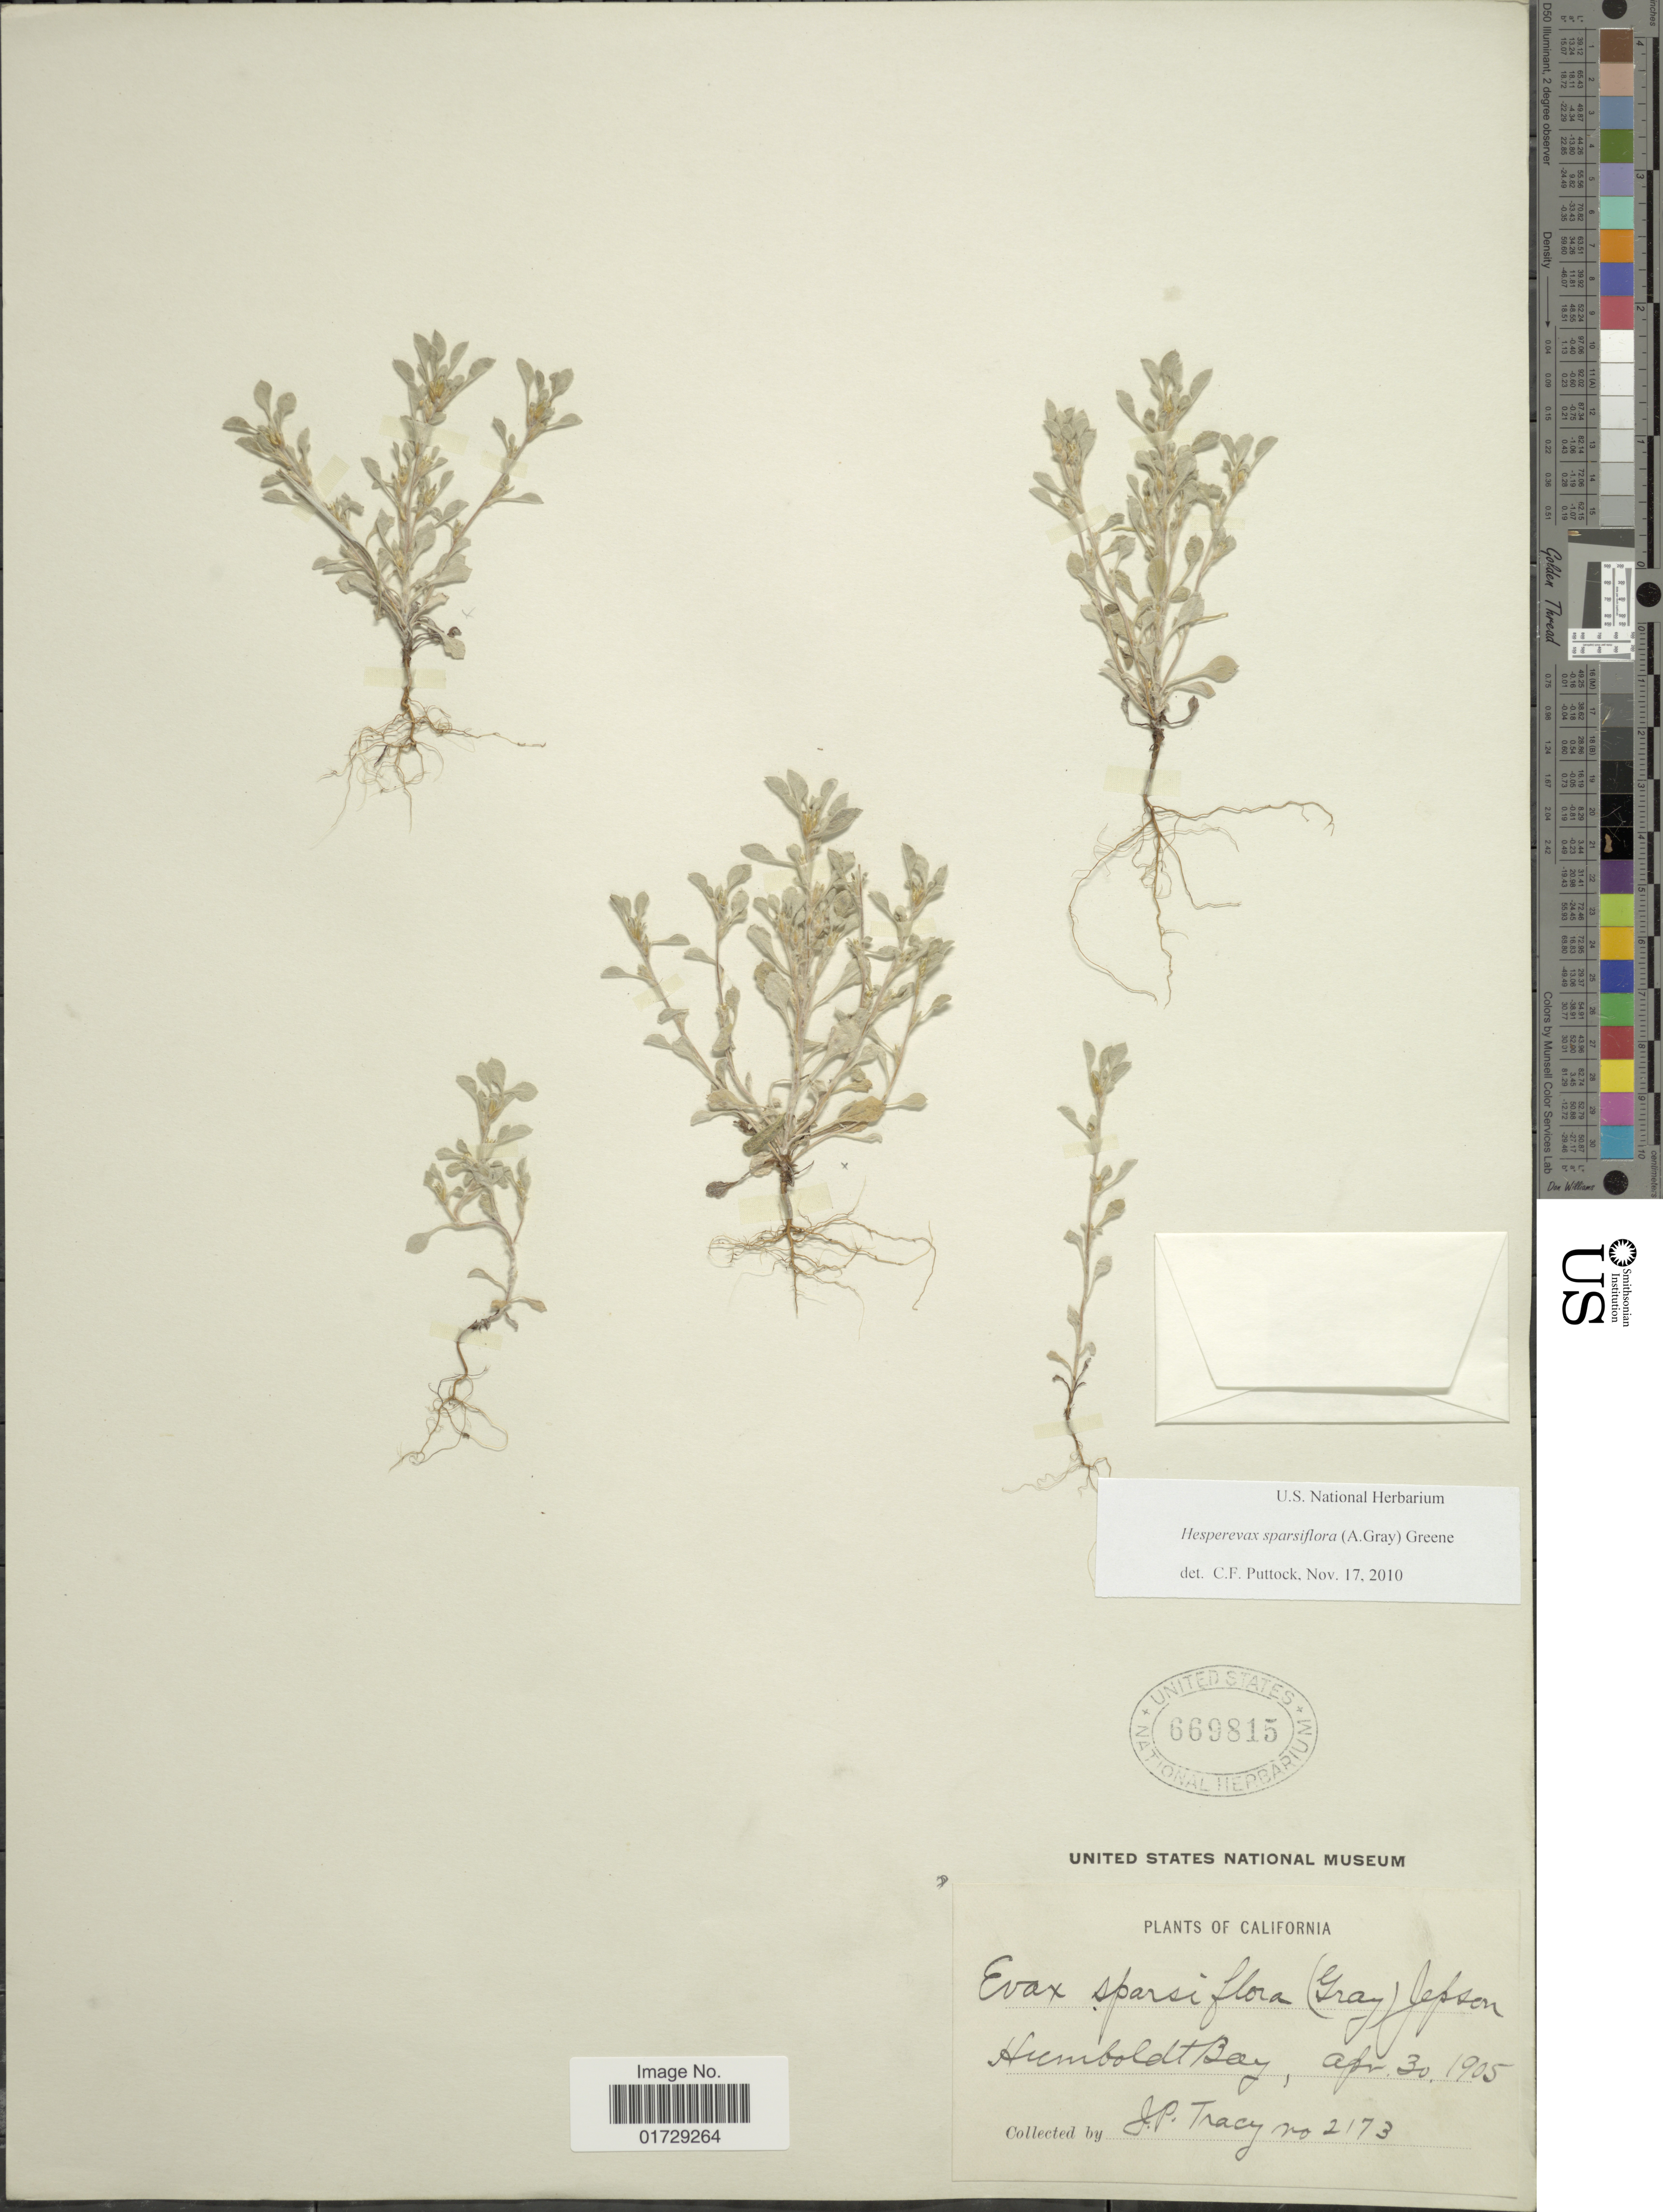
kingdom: Plantae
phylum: Tracheophyta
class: Magnoliopsida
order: Asterales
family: Asteraceae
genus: Hesperevax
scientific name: Hesperevax sparsiflora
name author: (A. Gray) Greene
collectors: J. Tracy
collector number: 2173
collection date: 1905-04-30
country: United States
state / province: California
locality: Humboldt Bay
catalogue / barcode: US 669815